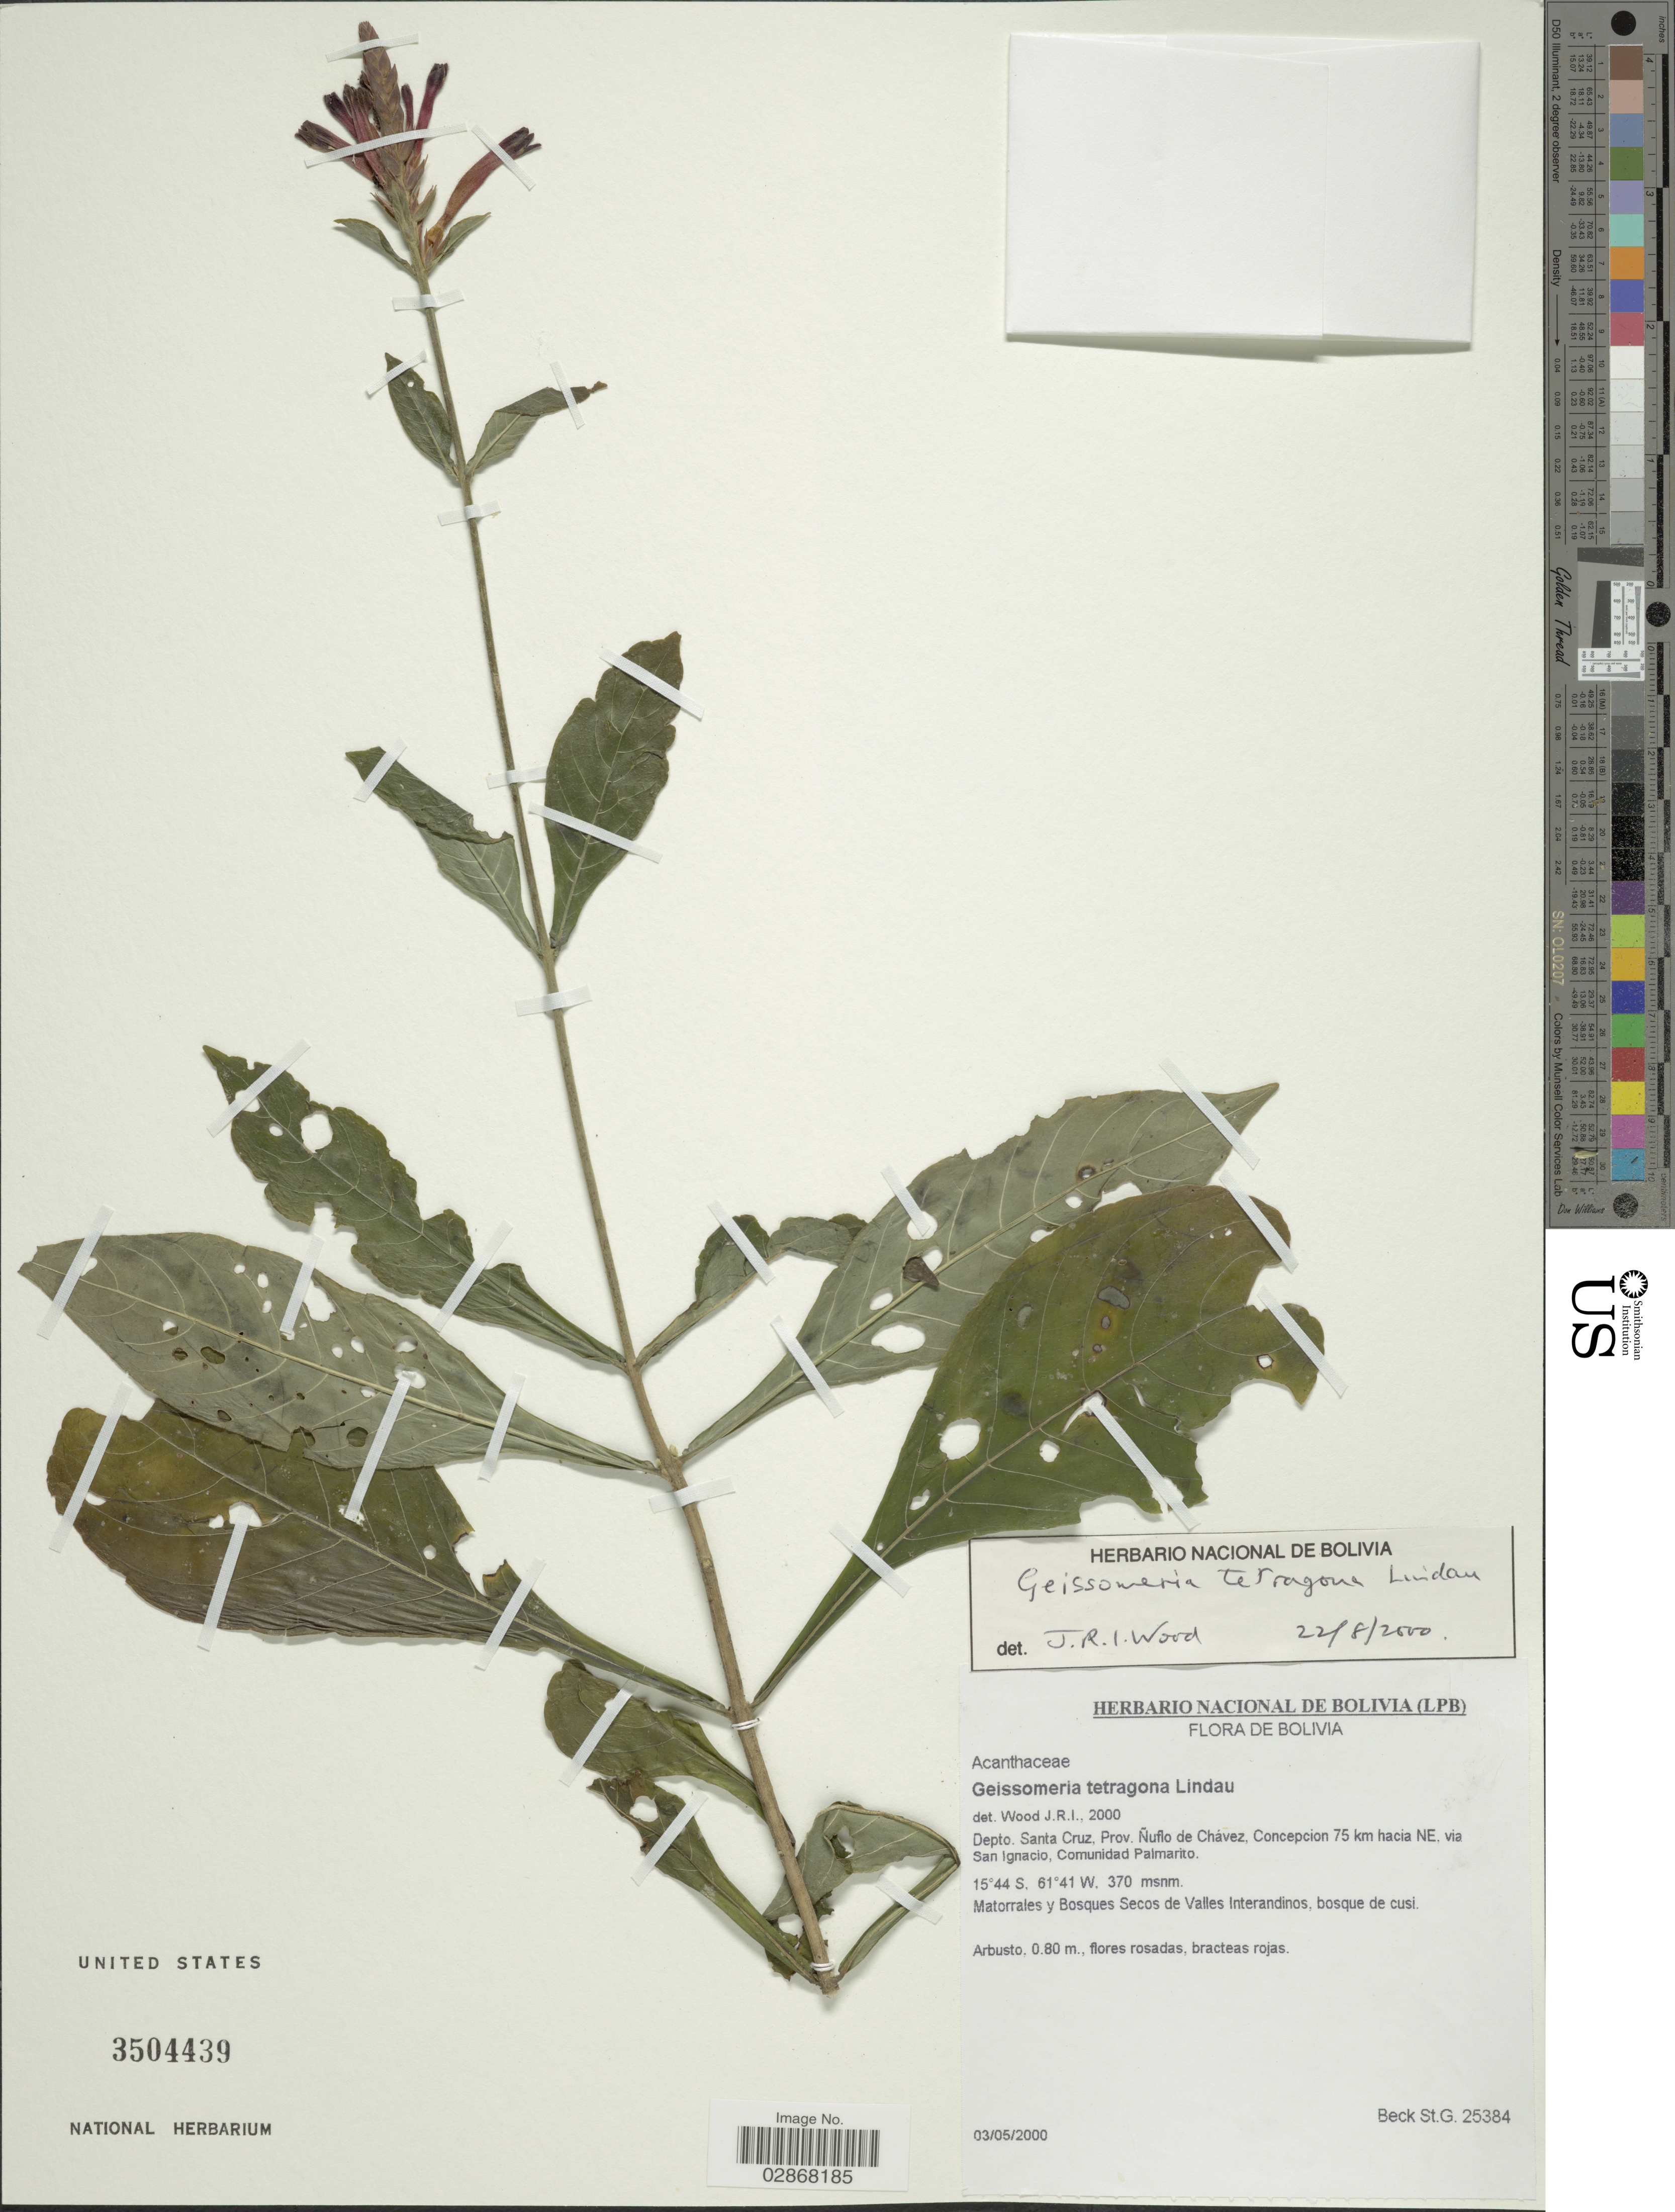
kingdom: Plantae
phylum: Tracheophyta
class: Magnoliopsida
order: Lamiales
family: Acanthaceae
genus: Geissomeria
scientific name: Geissomeria longiflora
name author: Lindl.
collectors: S. G. Beck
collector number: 25384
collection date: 2000-05-03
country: Bolivia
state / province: Santa Cruz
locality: Depto. Santa Cruz, Prov. Nuflo de Chávez, Concepcion 75 km hacia NE, via San Ignacio, Comunidad Palmarito.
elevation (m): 370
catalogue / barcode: US 3504439